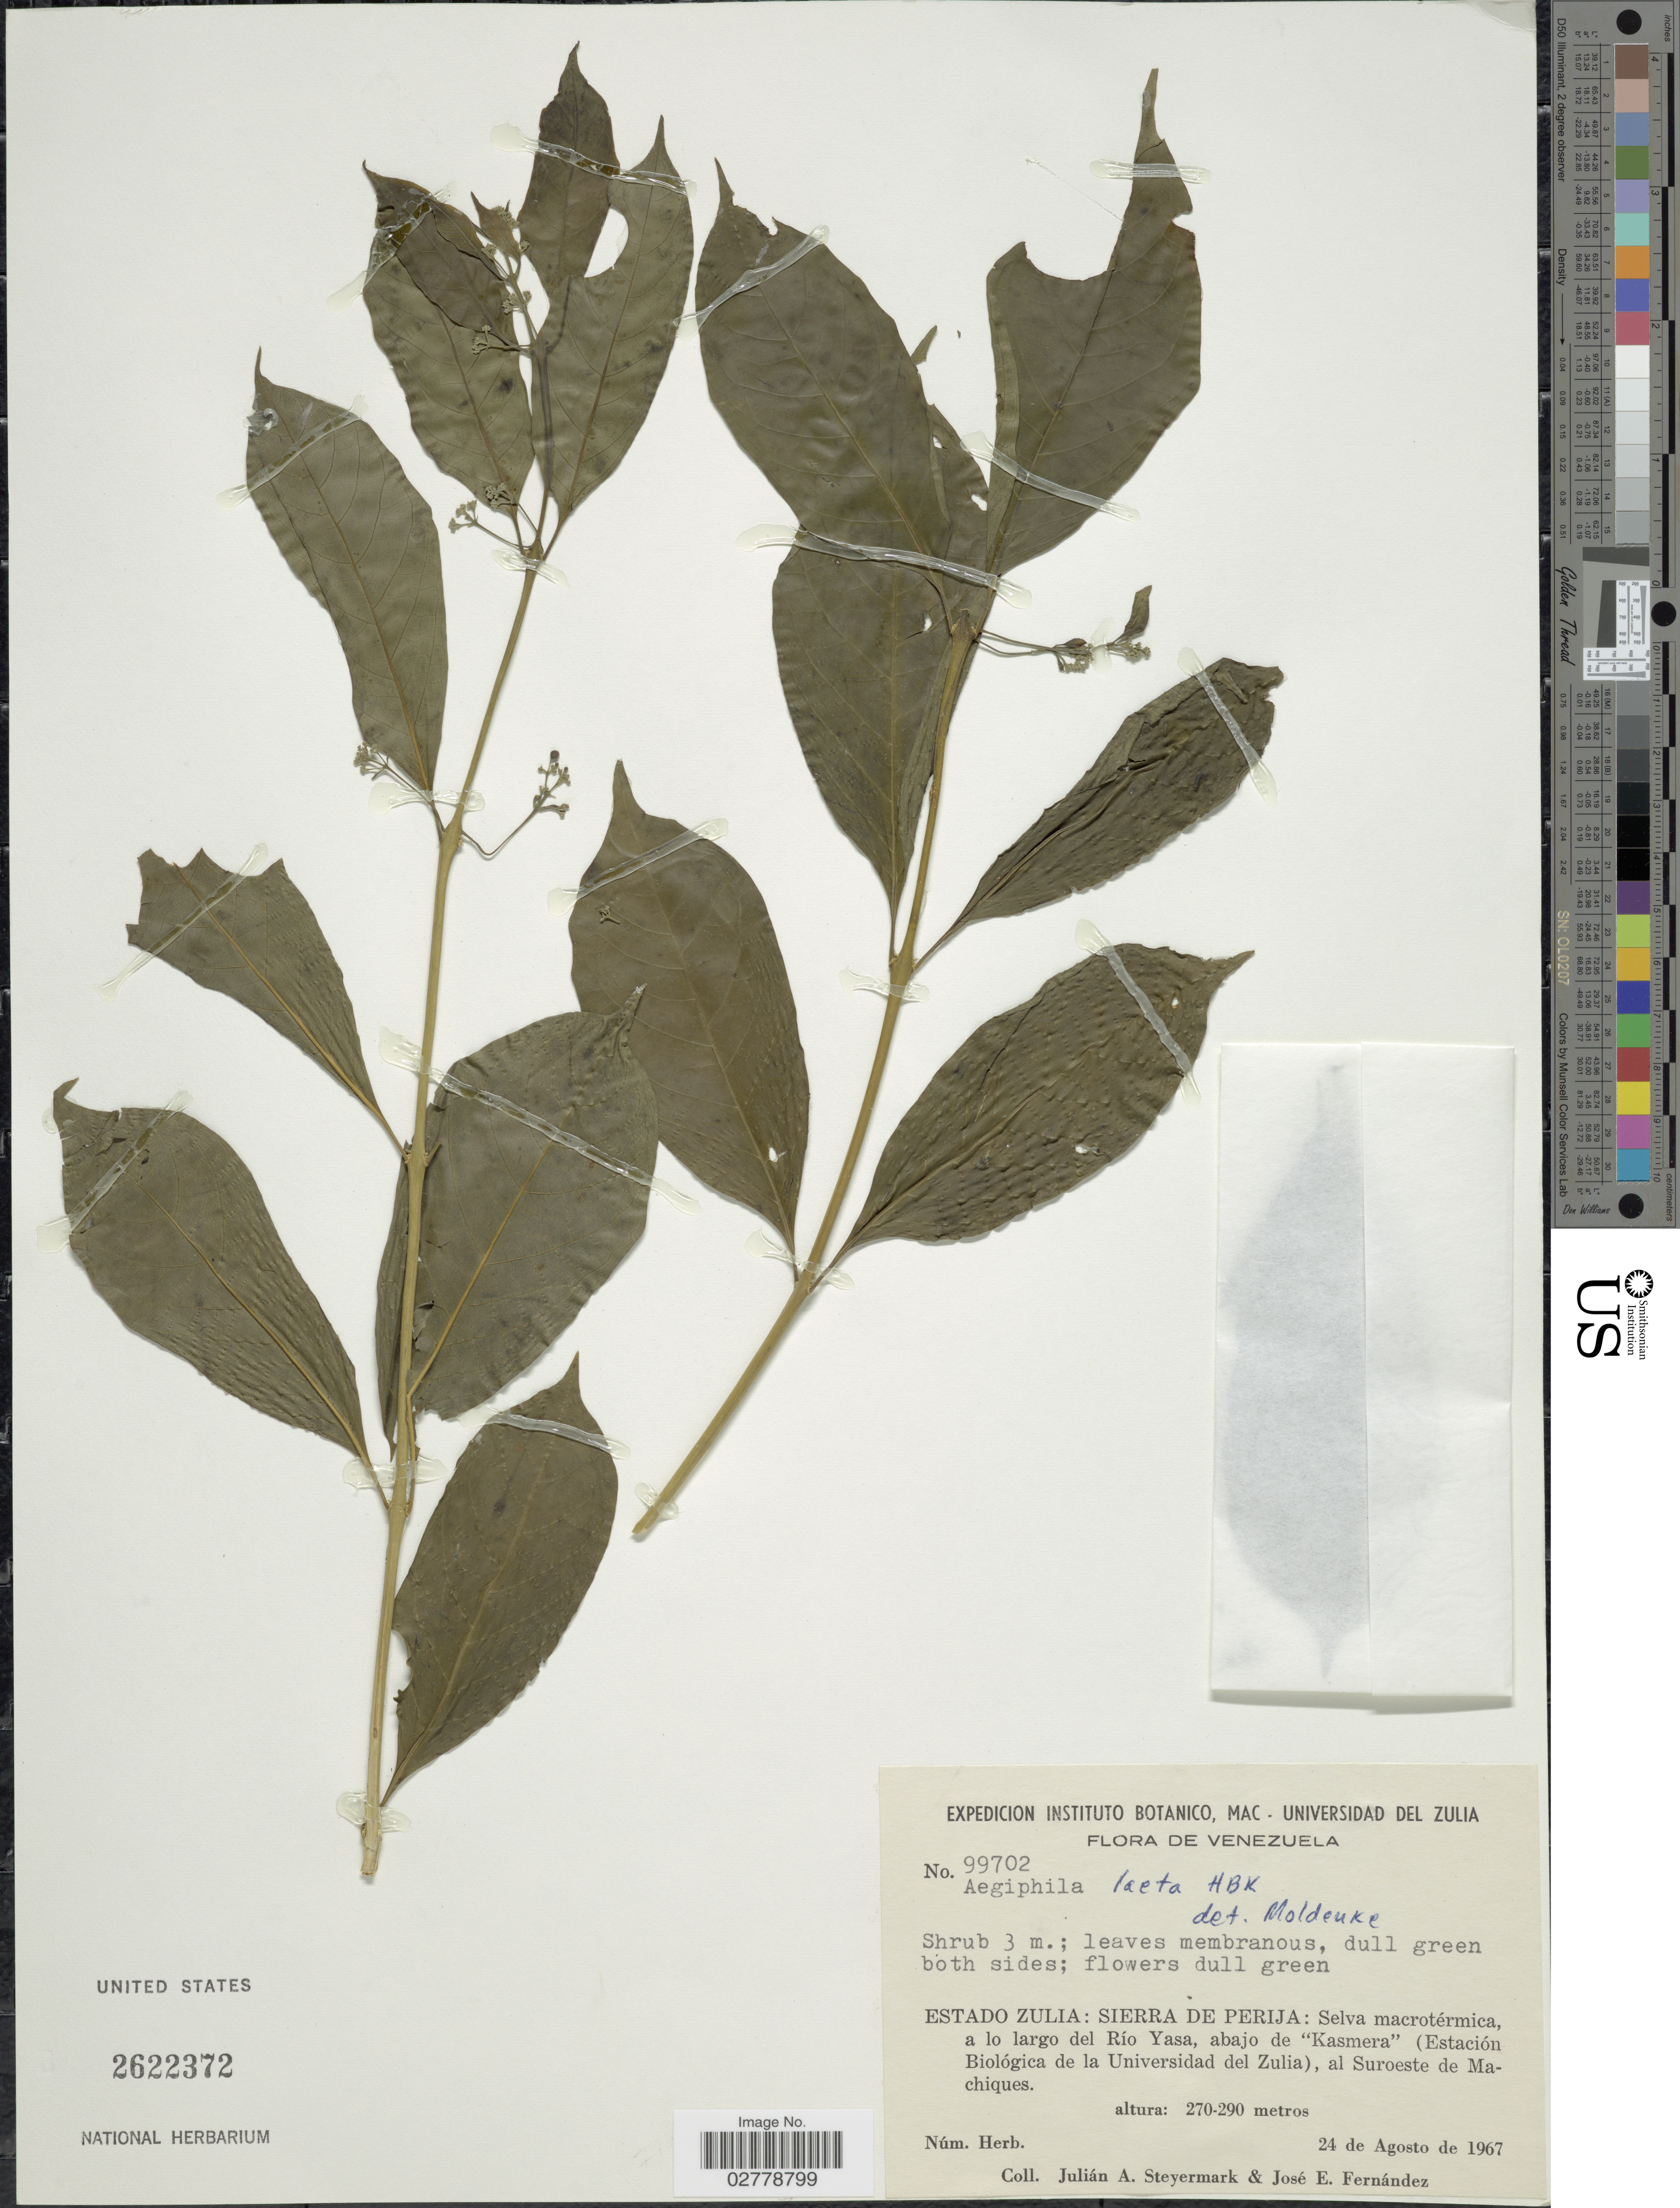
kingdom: Plantae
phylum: Tracheophyta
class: Magnoliopsida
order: Lamiales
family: Lamiaceae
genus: Aegiphila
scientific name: Aegiphila laeta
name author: Kunth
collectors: J. Steyermark & J. Fernández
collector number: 99702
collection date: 1967-08-24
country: Venezuela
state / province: Zulia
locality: Estado Zuila: Sierra de Perija: Selva macrotérmica, a lo largo del Río Yasa, abaji de "Kasmera" (Estación Biológica de la Universidad del Zuila), al Suroeste de Machiques.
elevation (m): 270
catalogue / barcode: US 2622372